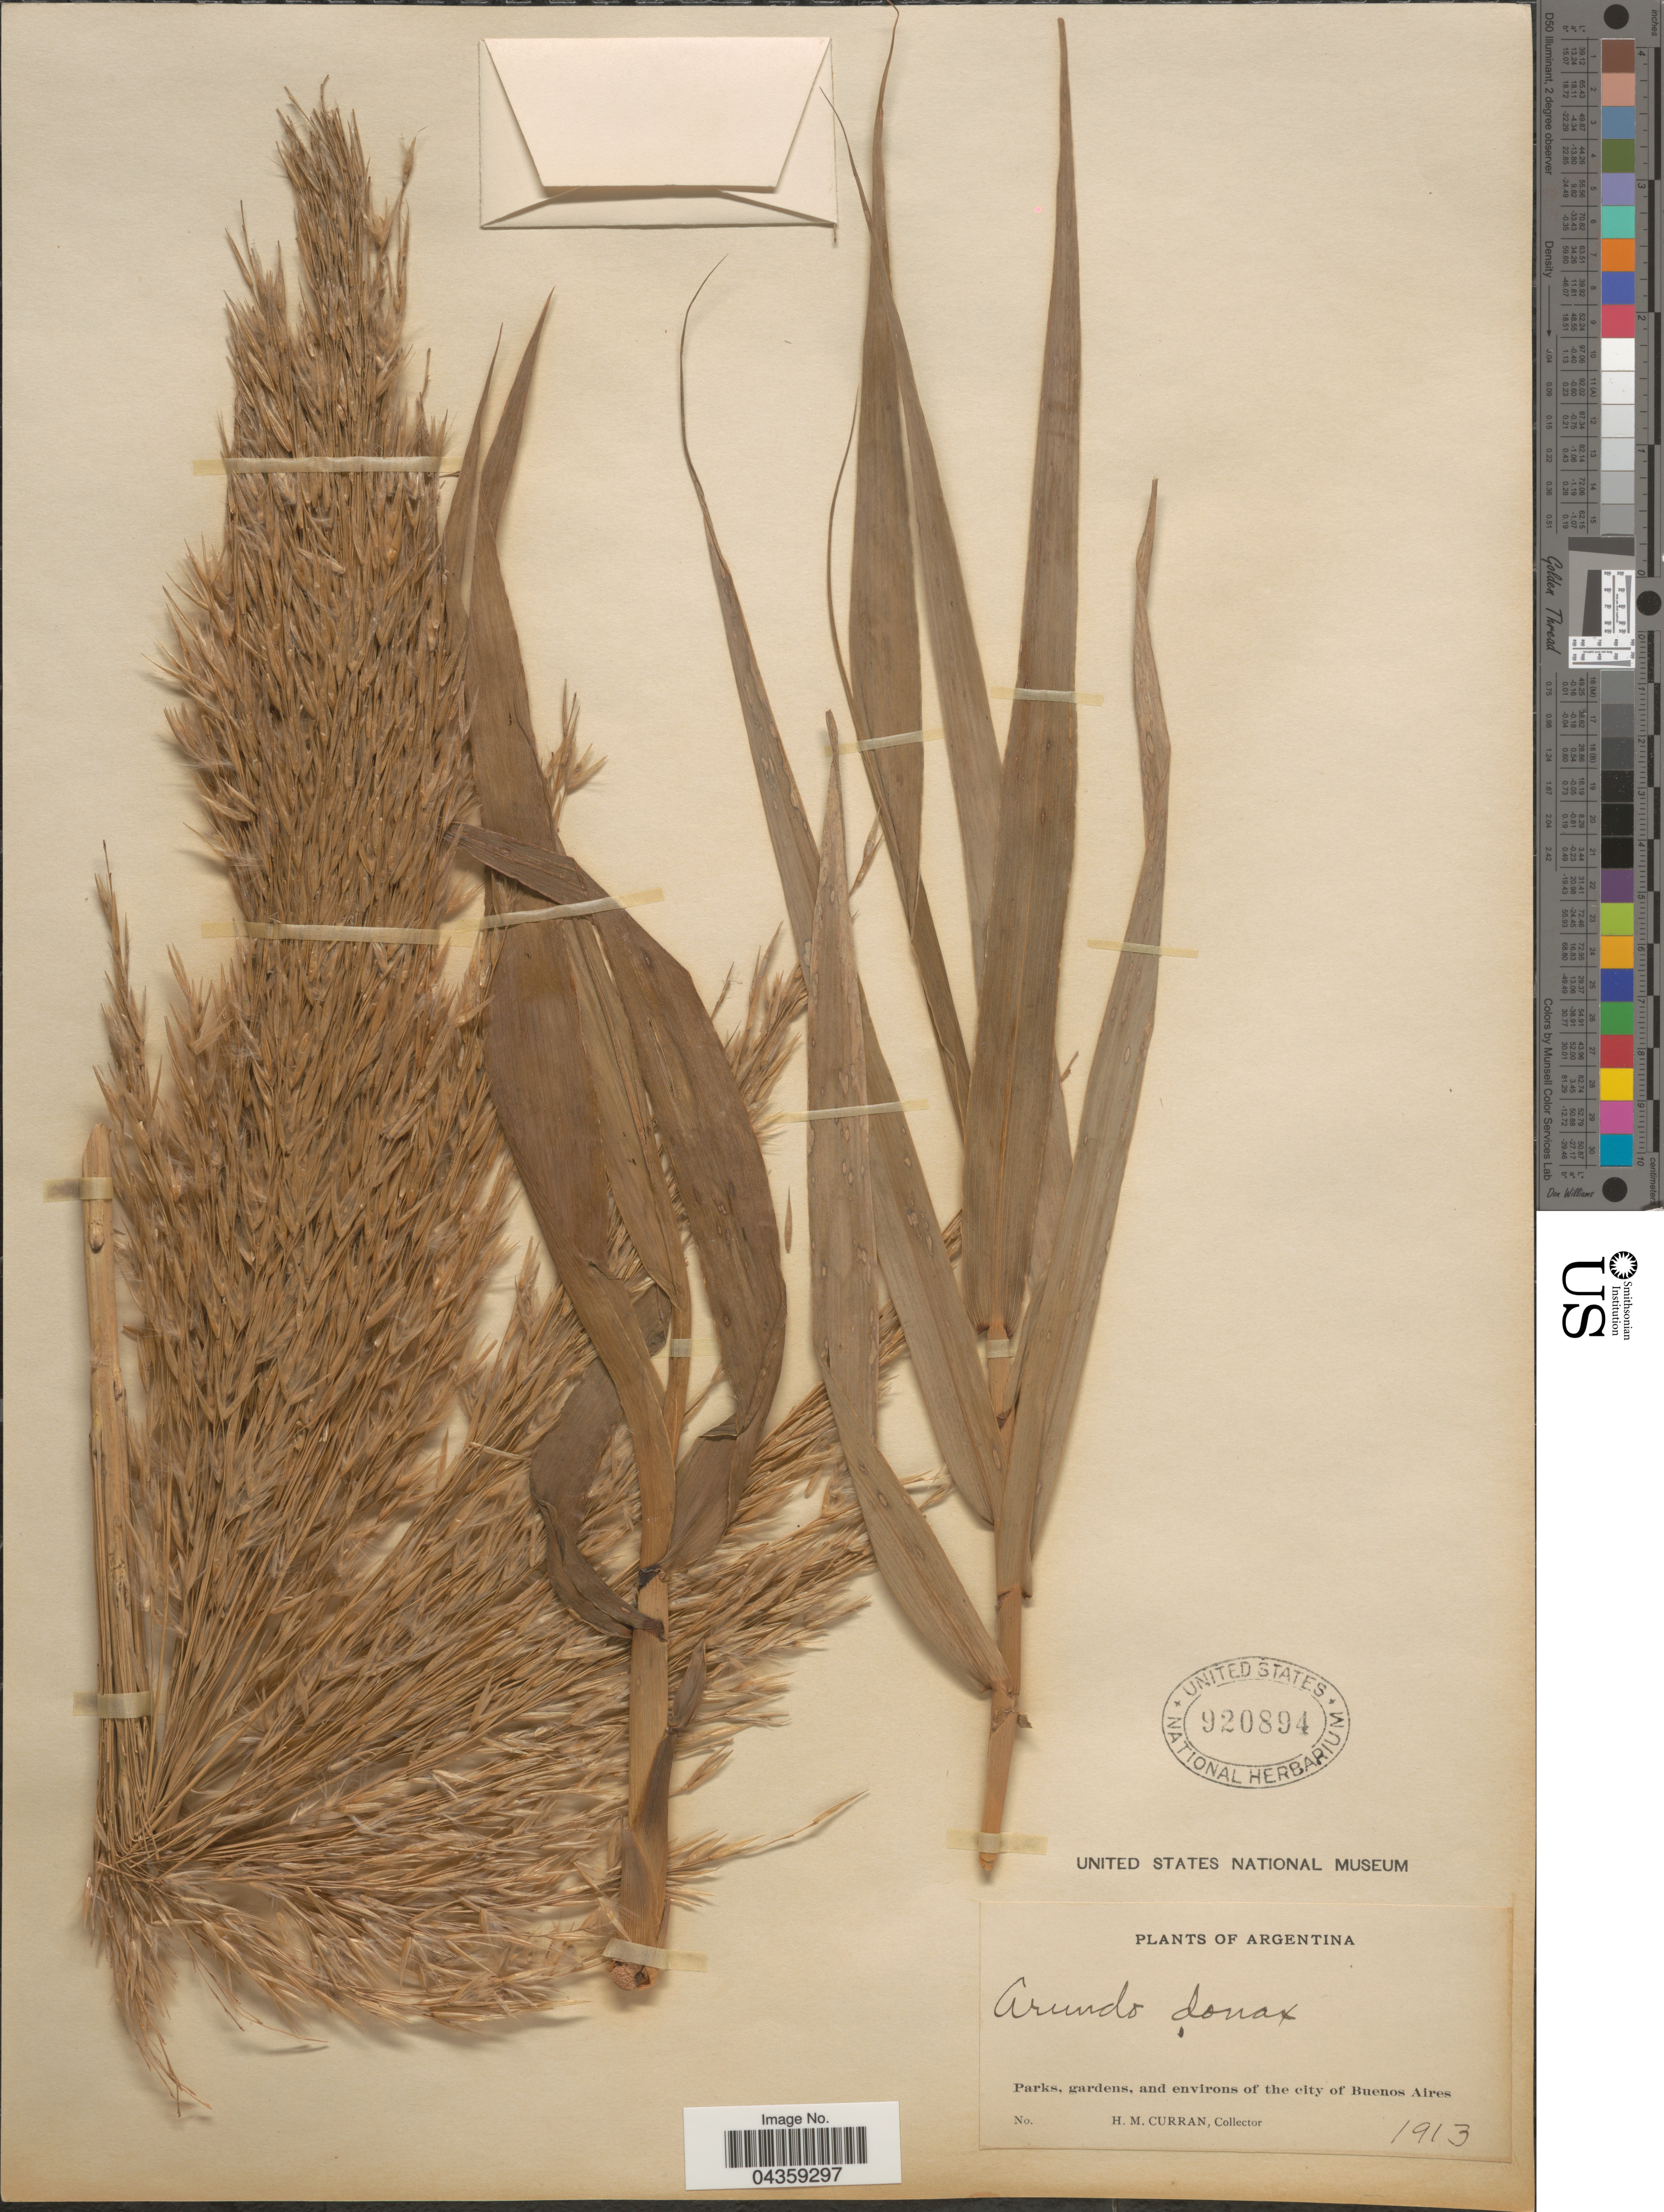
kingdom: Plantae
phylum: Tracheophyta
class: Liliopsida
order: Poales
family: Poaceae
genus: Arundo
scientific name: Arundo donax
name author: L.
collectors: H. M. Curran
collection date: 1913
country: Argentina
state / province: Buenos Aires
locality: Parks, gardens, and environs of the city of Buenos Aires.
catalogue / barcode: US 920894